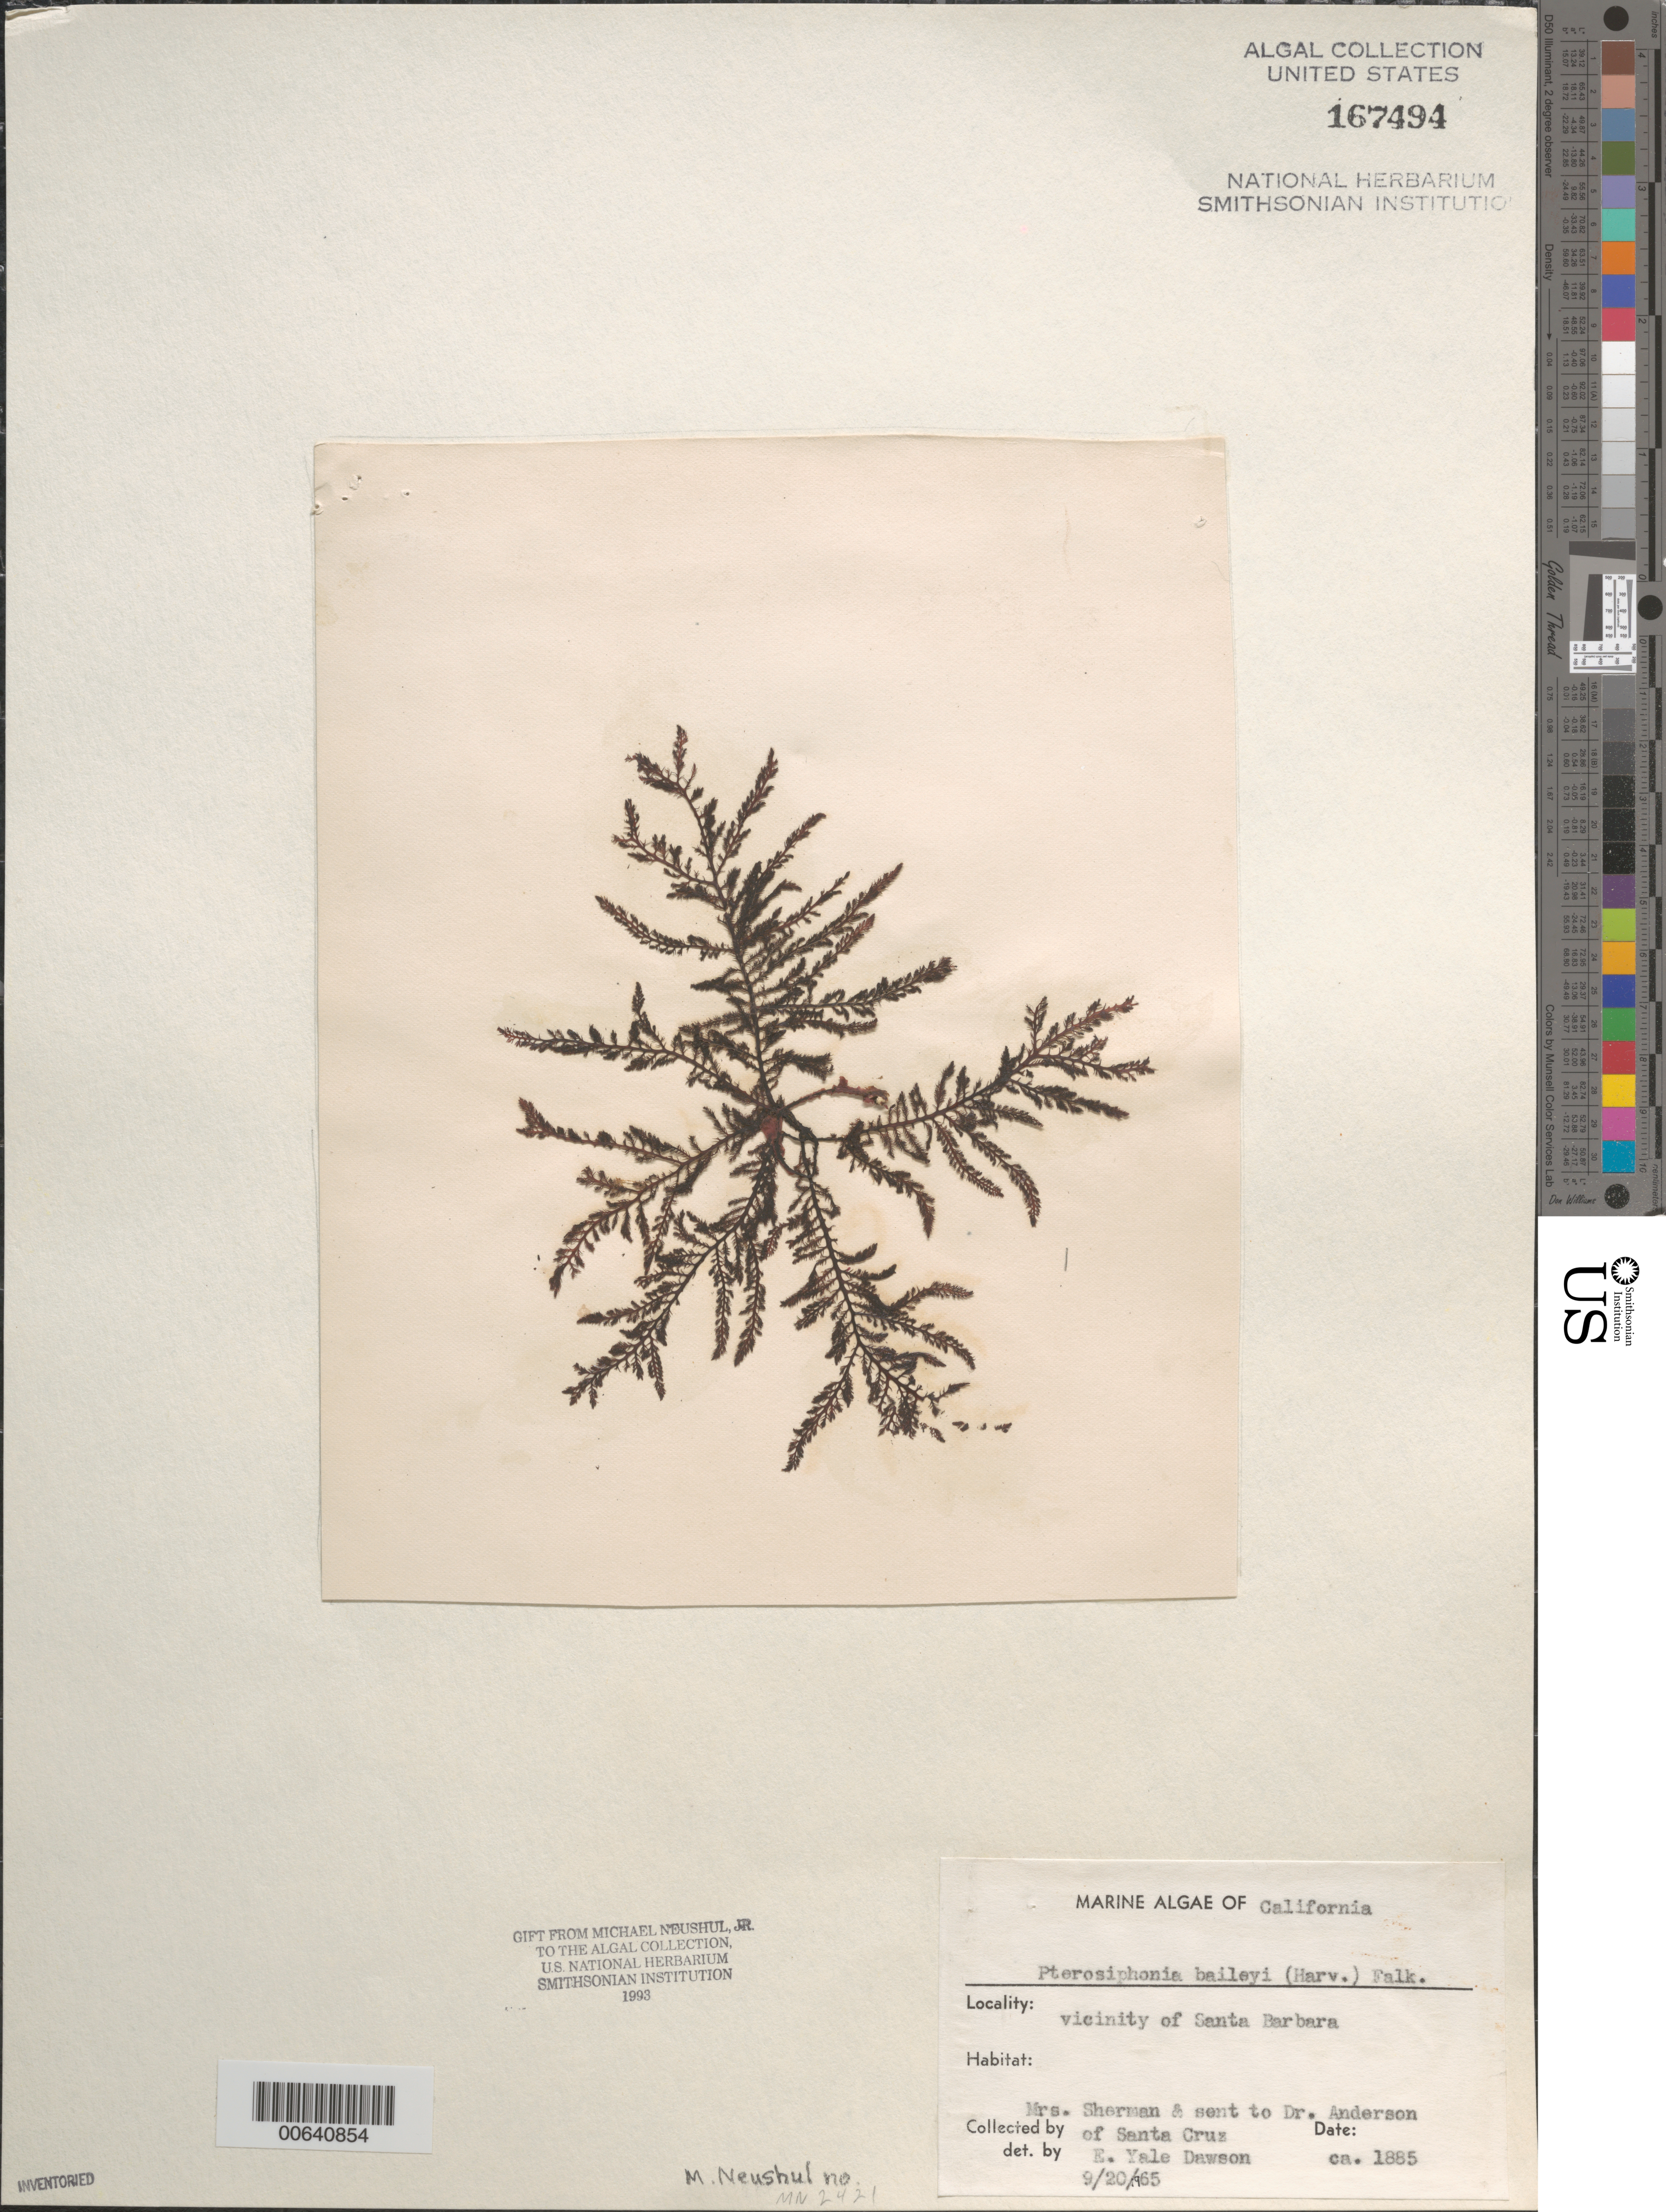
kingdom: Plantae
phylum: Rhodophyta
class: Florideophyceae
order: Ceramiales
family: Rhodomelaceae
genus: Symphyocladiella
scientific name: Symphyocladiella baileyi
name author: (Harvey) D.E.Bustamante et al.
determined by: Algae name updating Project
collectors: M. Sherman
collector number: Neushul 2421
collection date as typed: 1885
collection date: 1885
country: United States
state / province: California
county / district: Santa Barbara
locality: Santa Barbara area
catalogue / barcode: US 167494